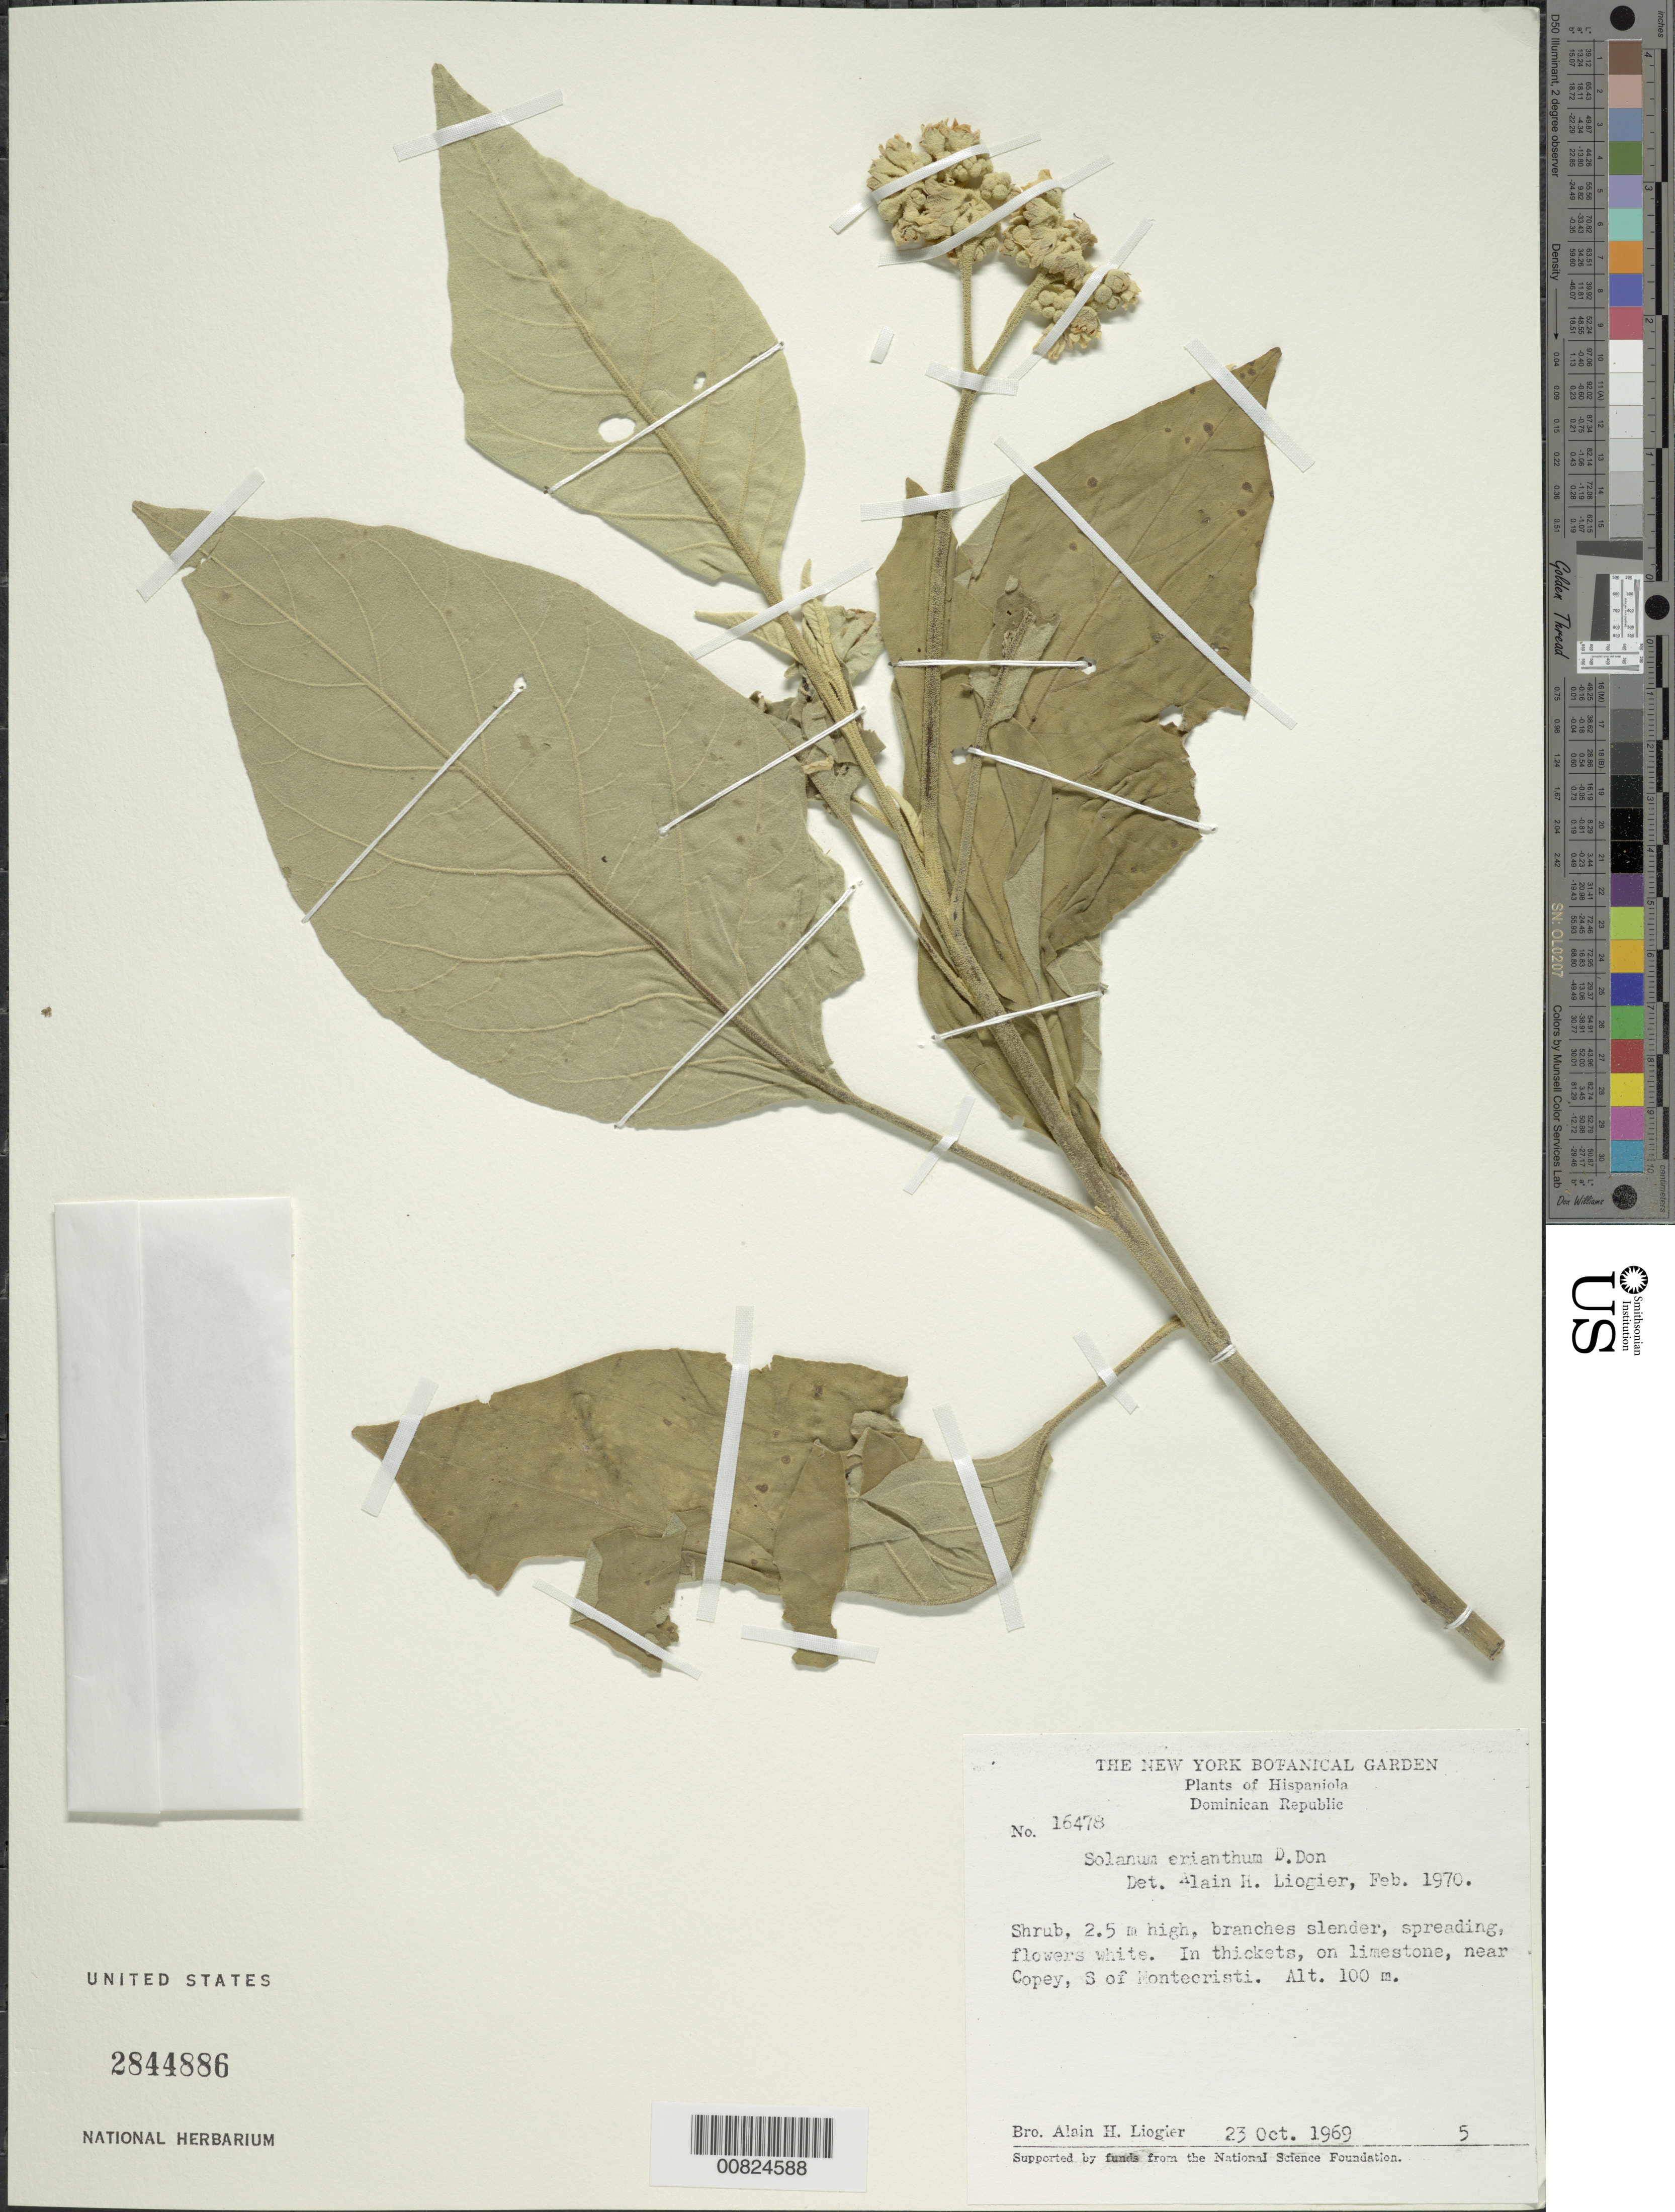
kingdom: Plantae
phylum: Tracheophyta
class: Magnoliopsida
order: Solanales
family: Solanaceae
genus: Solanum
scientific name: Solanum erianthum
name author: D. Don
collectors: A. H. Liogier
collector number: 16478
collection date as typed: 23 Oct 1969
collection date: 1969-10-23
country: Dominican Republic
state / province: Monte Cristi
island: Hispaniola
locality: Near Copey, S of Montecristi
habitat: In thickets on limestone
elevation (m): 100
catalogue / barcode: US 2844886